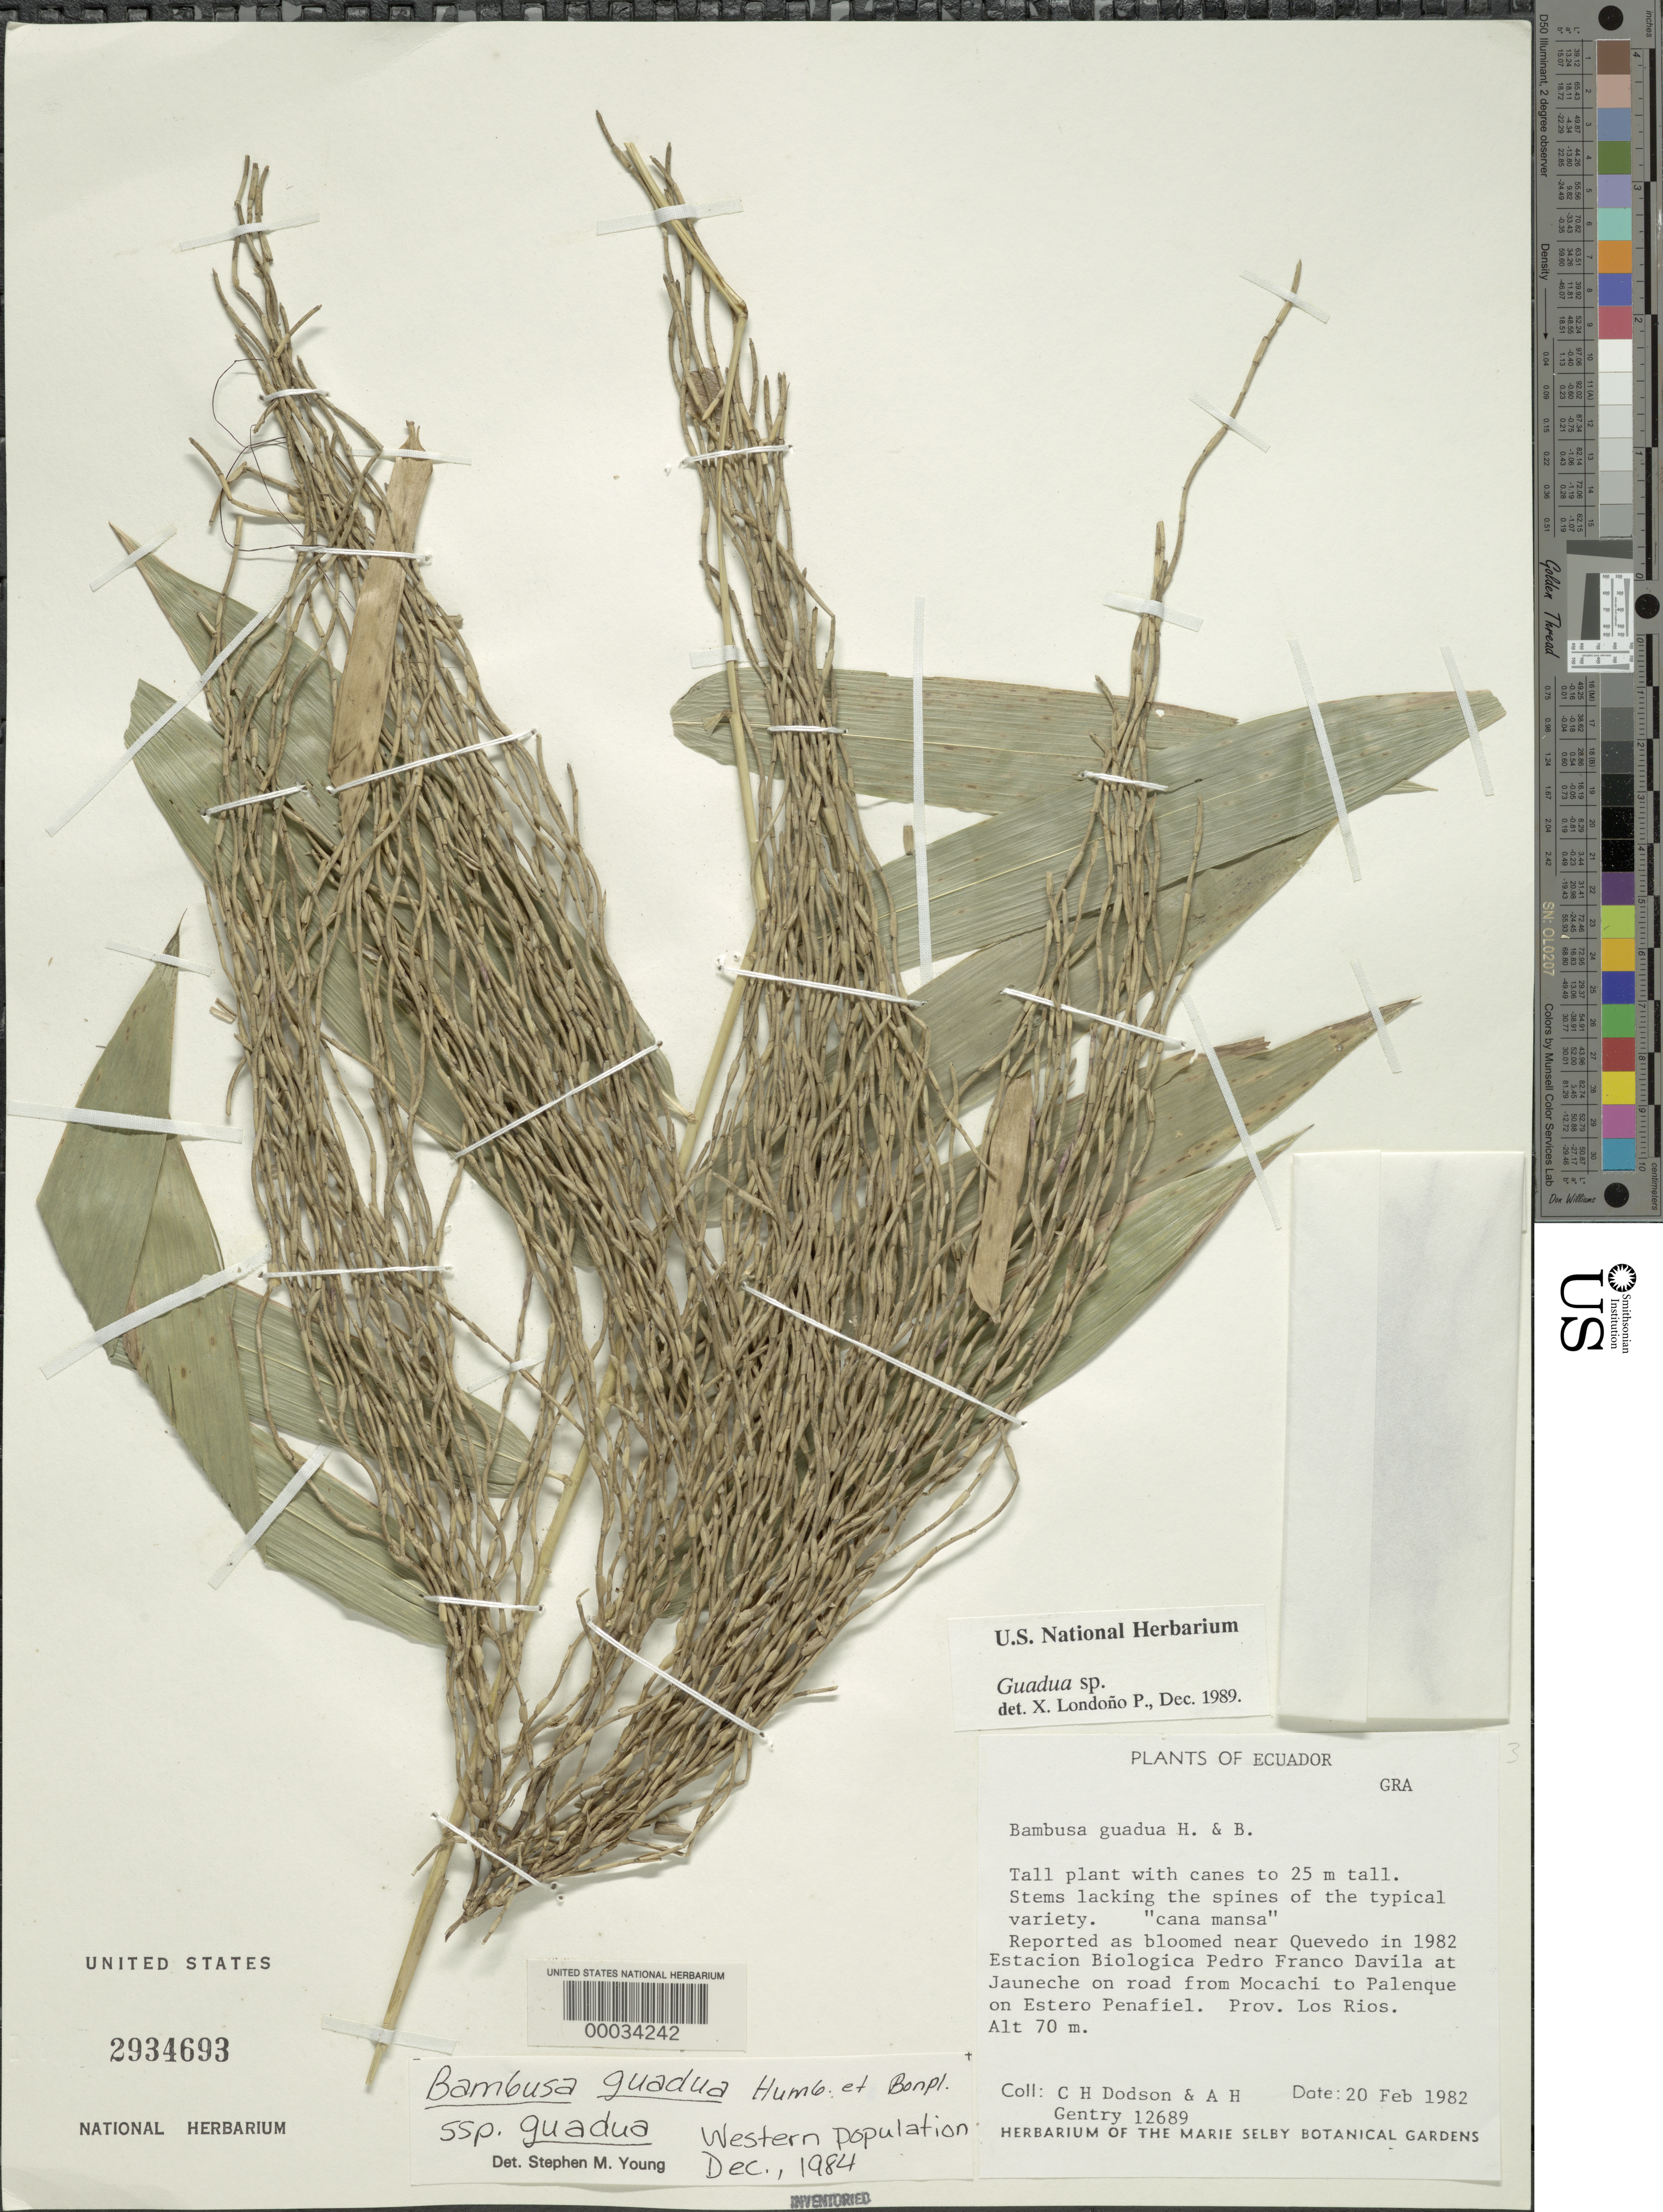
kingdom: Plantae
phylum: Tracheophyta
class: Liliopsida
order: Poales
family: Poaceae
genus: Guadua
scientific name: Guadua sp.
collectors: C. H. Dodson & A. H. Gentry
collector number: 12689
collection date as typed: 20 Feb 1982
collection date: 1982-02-20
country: Ecuador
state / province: Los Ríos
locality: JaUneche, mocachi-palenque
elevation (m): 70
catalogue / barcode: US 2934693